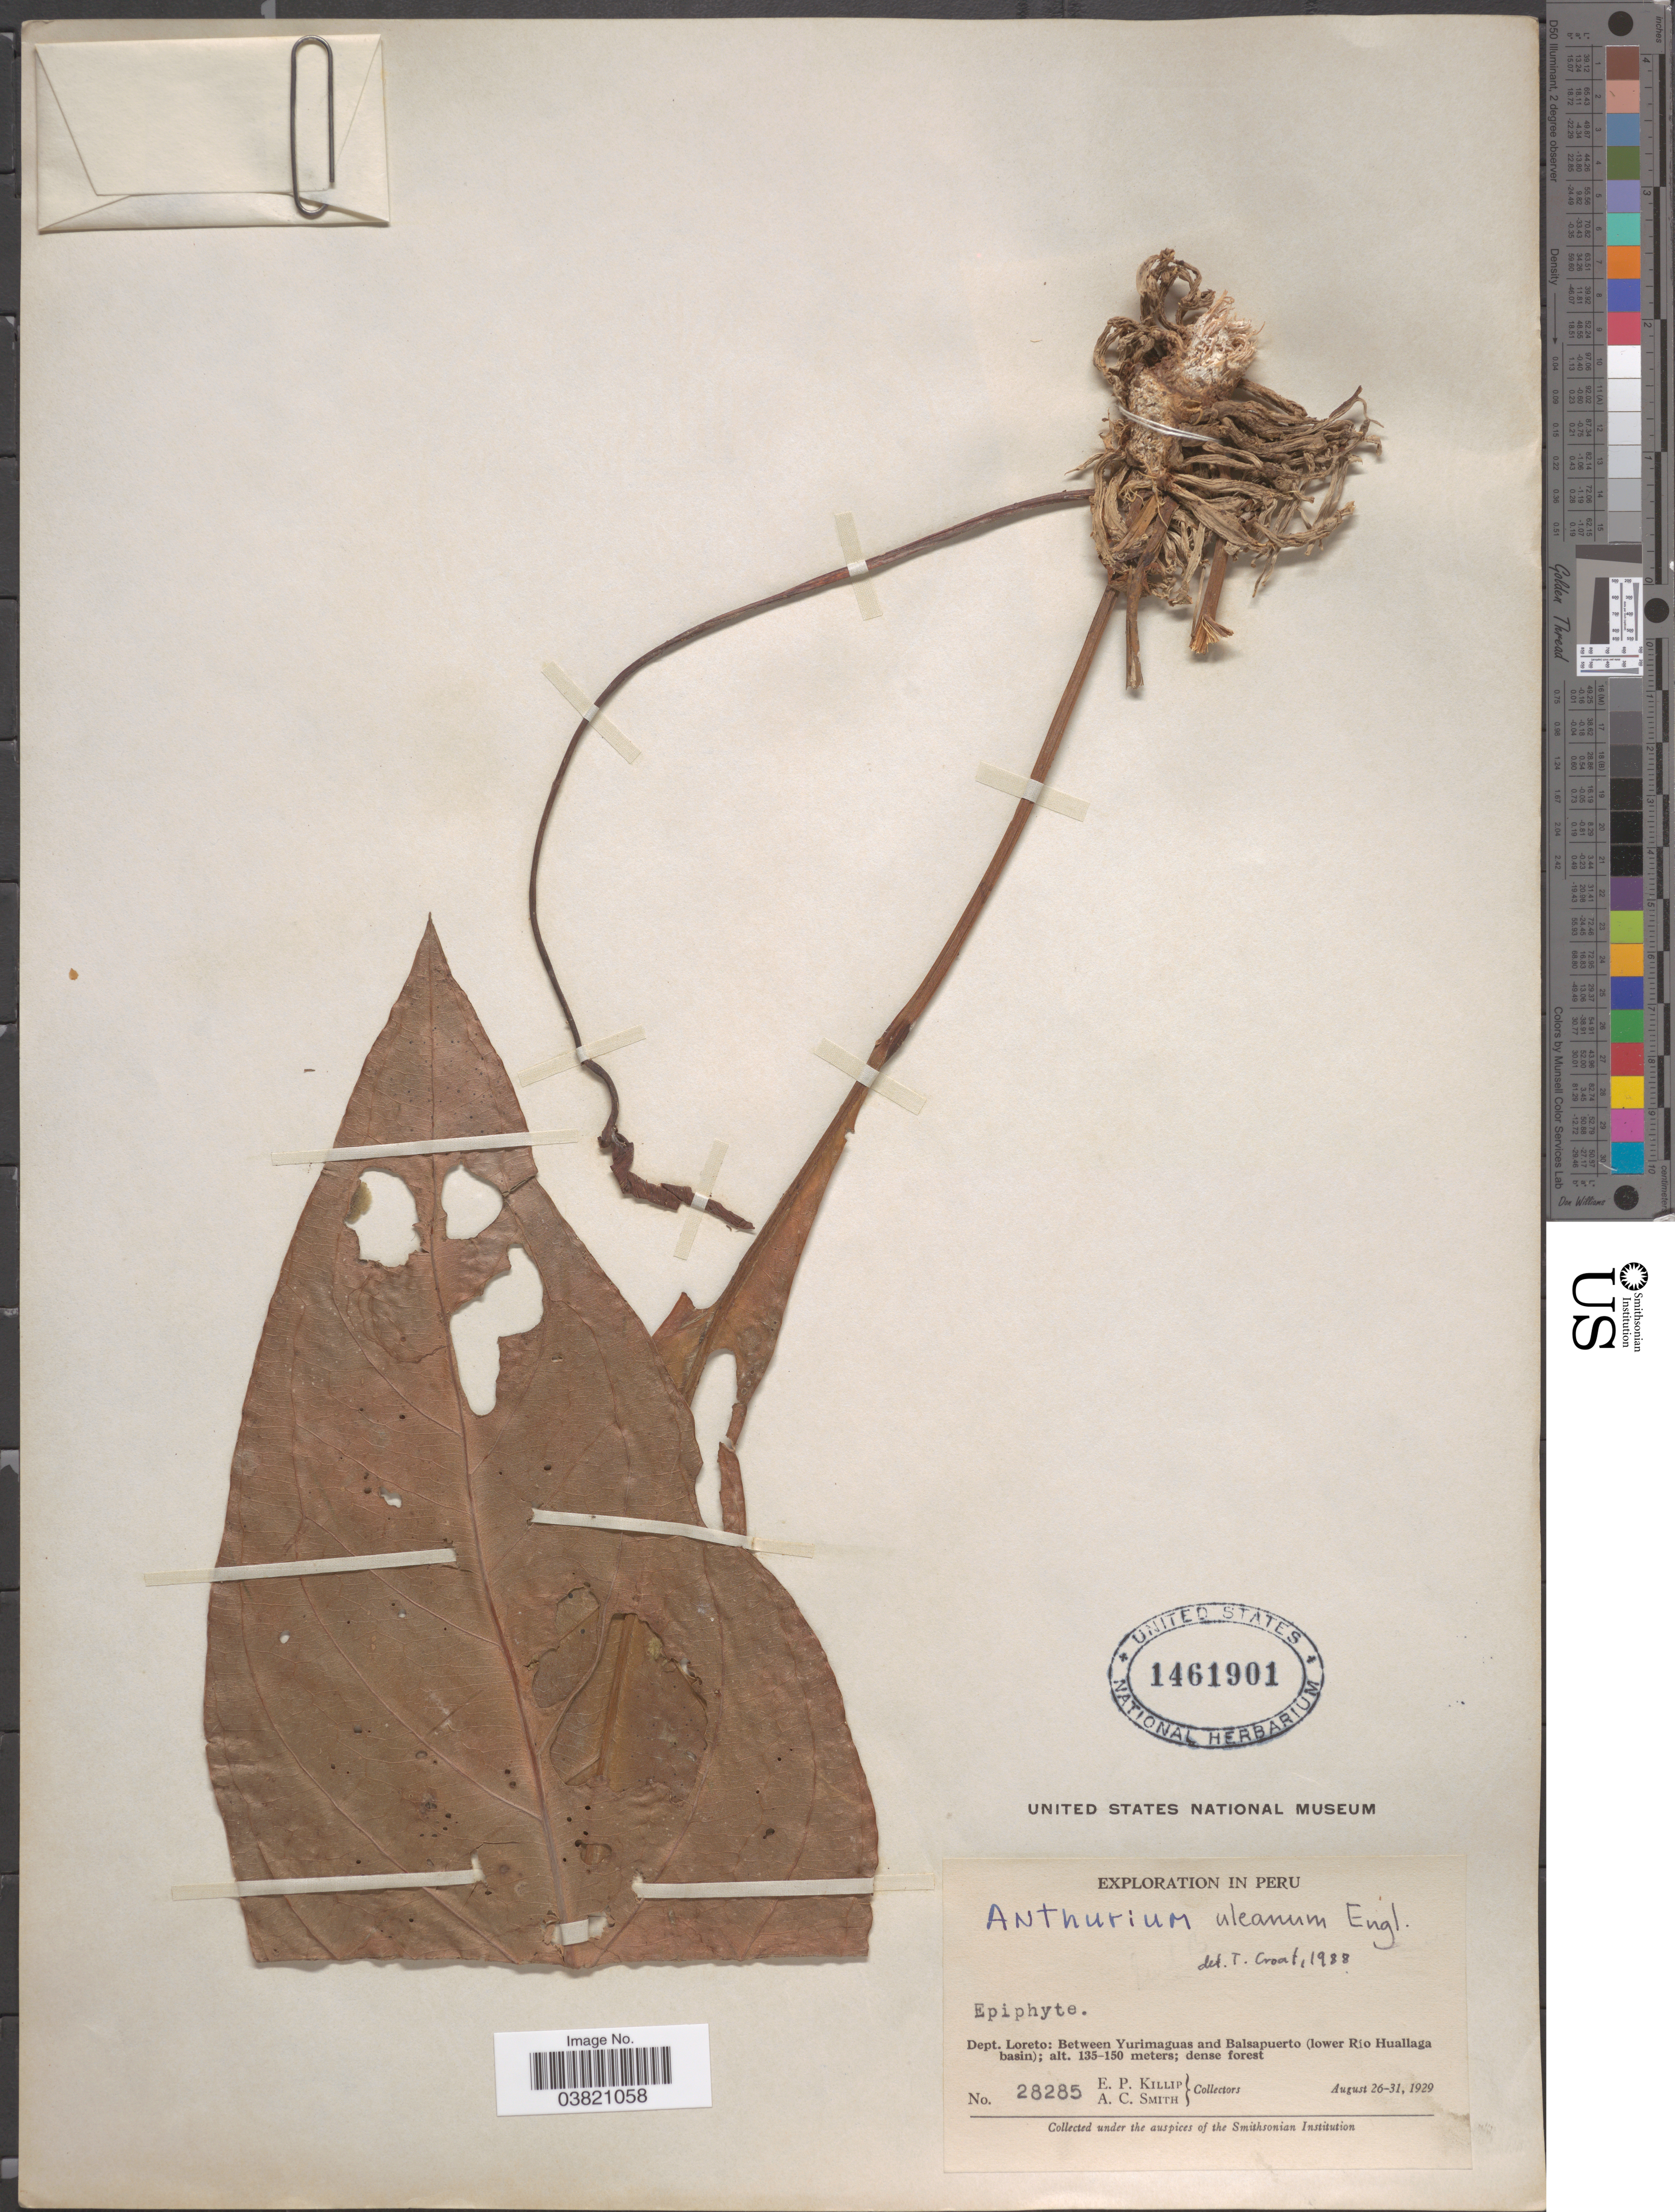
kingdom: Plantae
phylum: Tracheophyta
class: Liliopsida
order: Alismatales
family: Araceae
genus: Anthurium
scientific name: Anthurium uleanum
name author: Engl.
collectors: E. P. Killip & A. C. Smith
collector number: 28285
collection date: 1929-08-26/1929-08-31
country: Peru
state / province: Loreto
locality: Dept. Loreto: Between Yurimaguas and Balsapuerto (lower Río Huallaga basin).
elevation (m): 135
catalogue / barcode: US 1461901